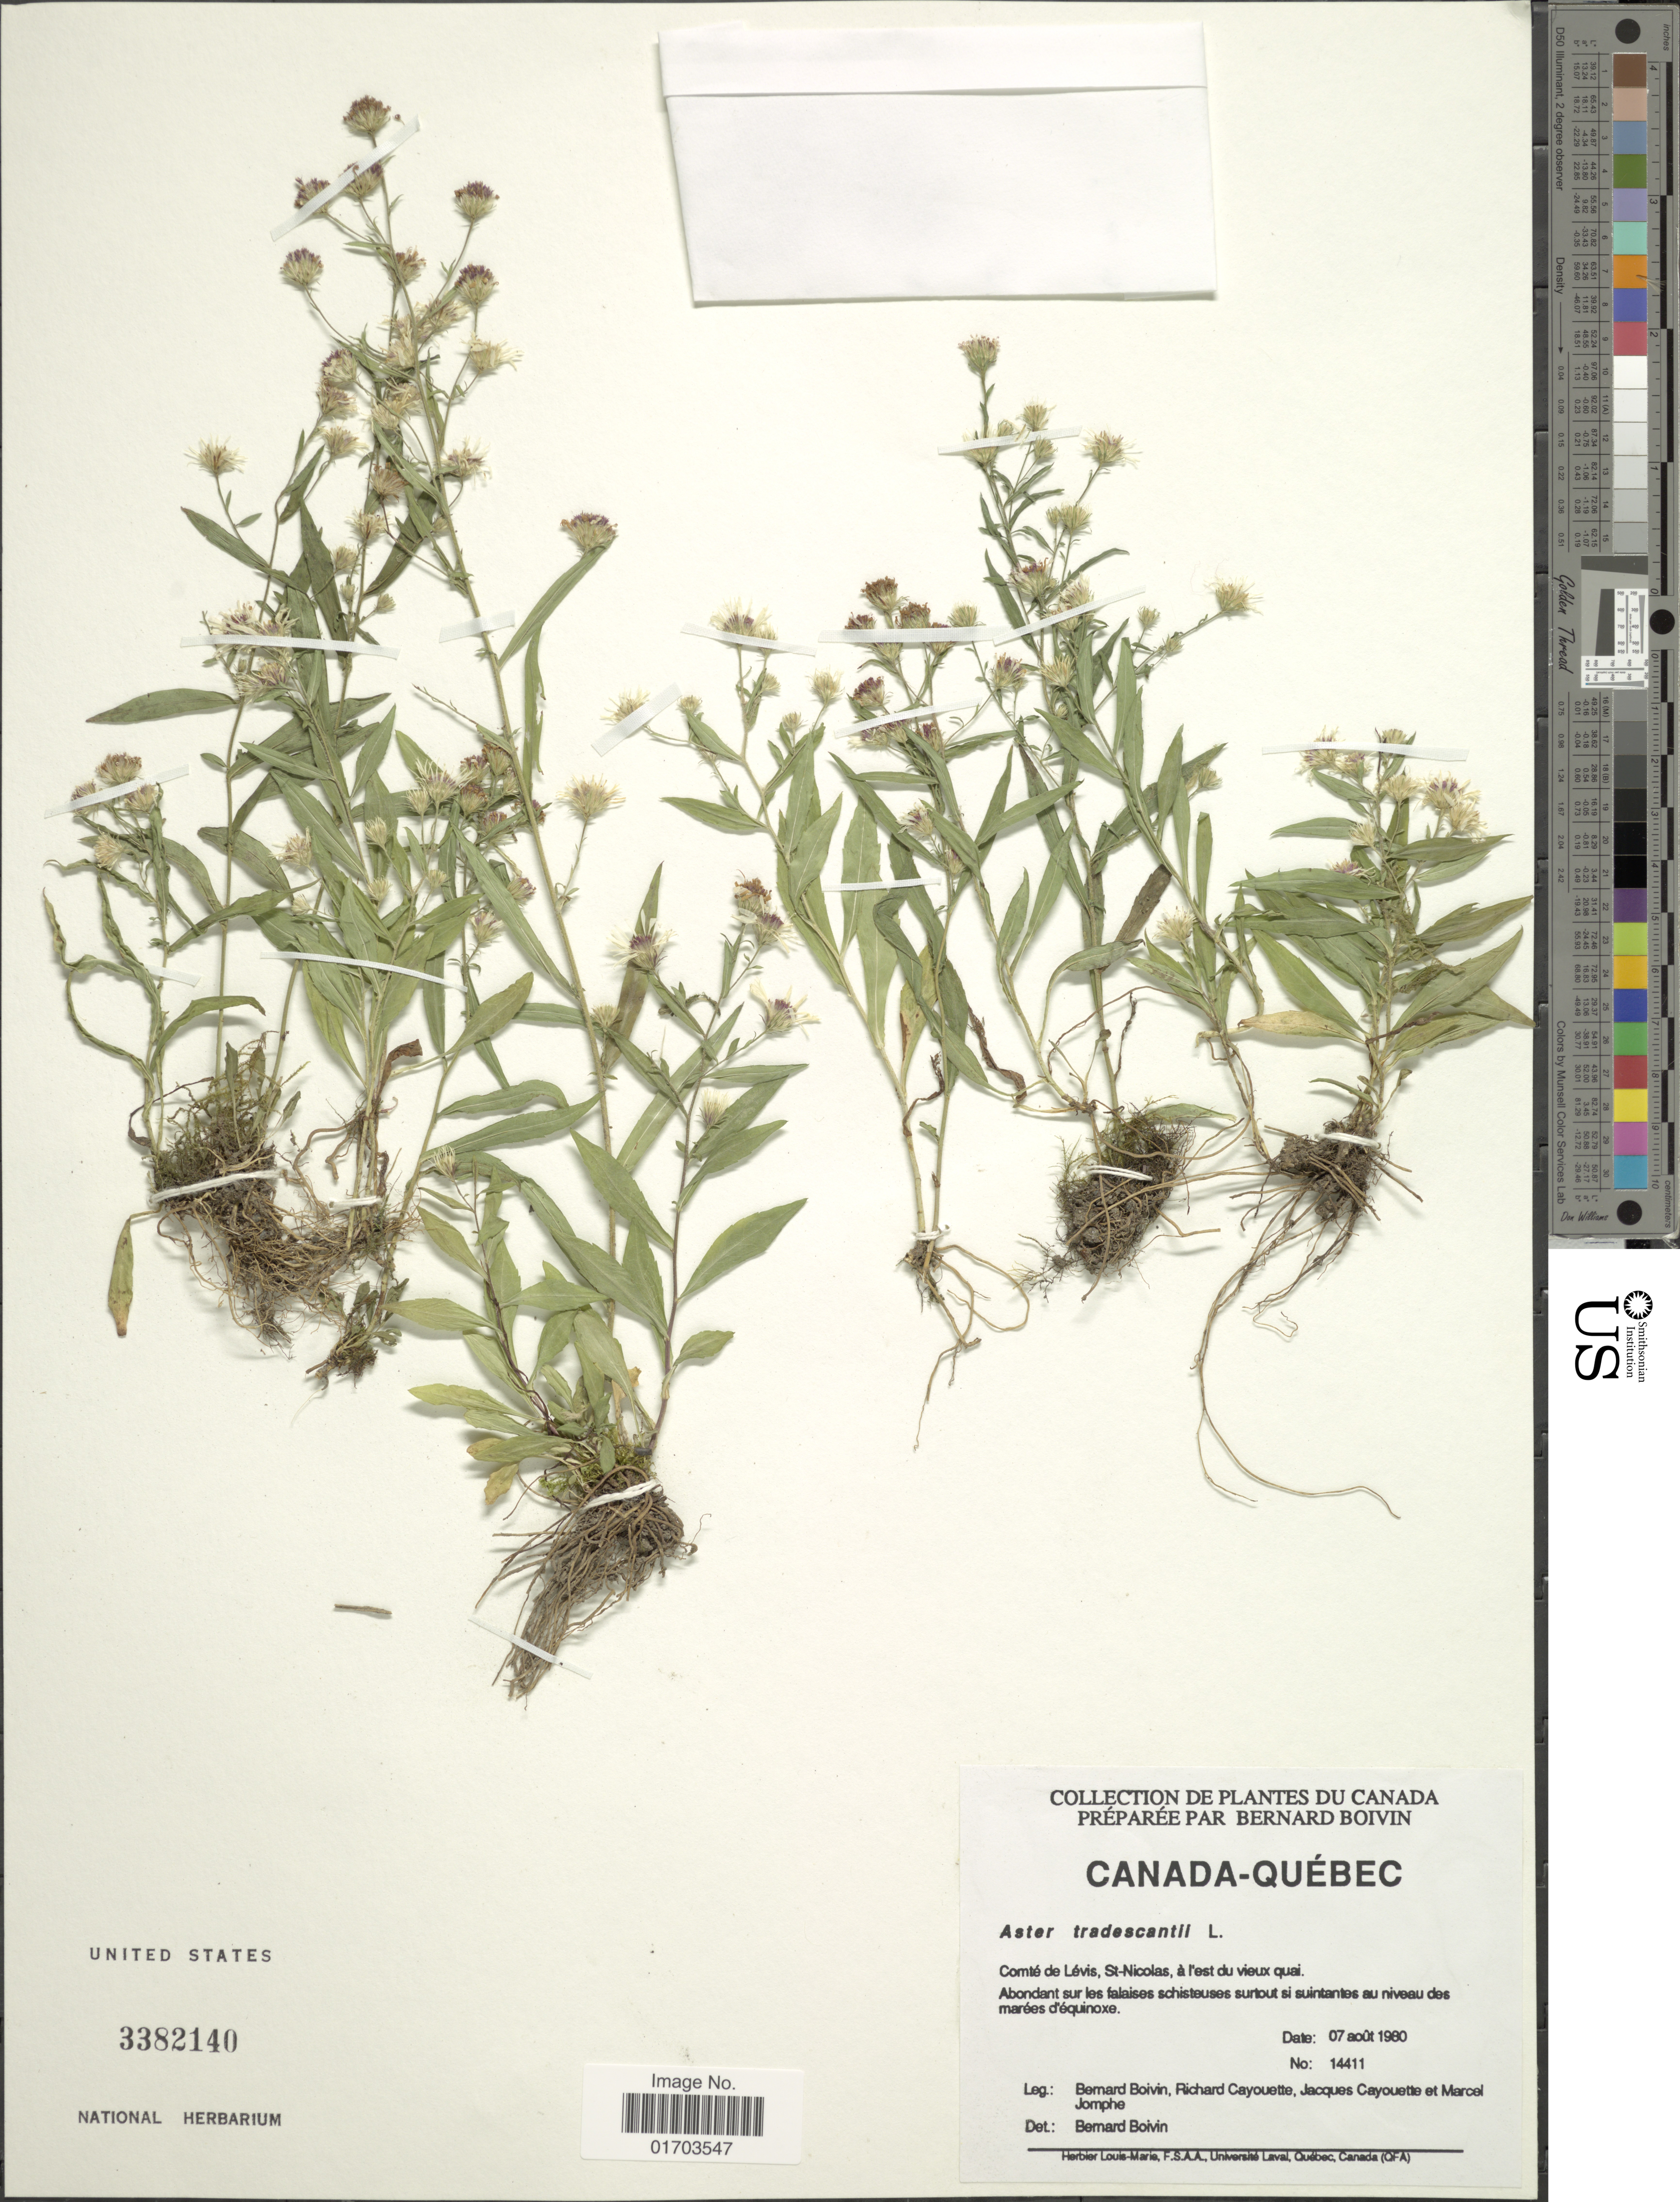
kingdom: Plantae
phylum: Tracheophyta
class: Magnoliopsida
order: Asterales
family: Asteraceae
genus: Symphyotrichum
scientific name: Symphyotrichum tradescanti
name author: (L.) G.L. Nesom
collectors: J. R. B. Boivin, R. Cayouette, J. Cayouette & M. Jomphe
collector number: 14411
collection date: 1980-08-07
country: Canada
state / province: Quebec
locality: Canada - Québec. Comté de Lévis, St-Nicolas, à l'est du vieux quai.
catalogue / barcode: US 3382140